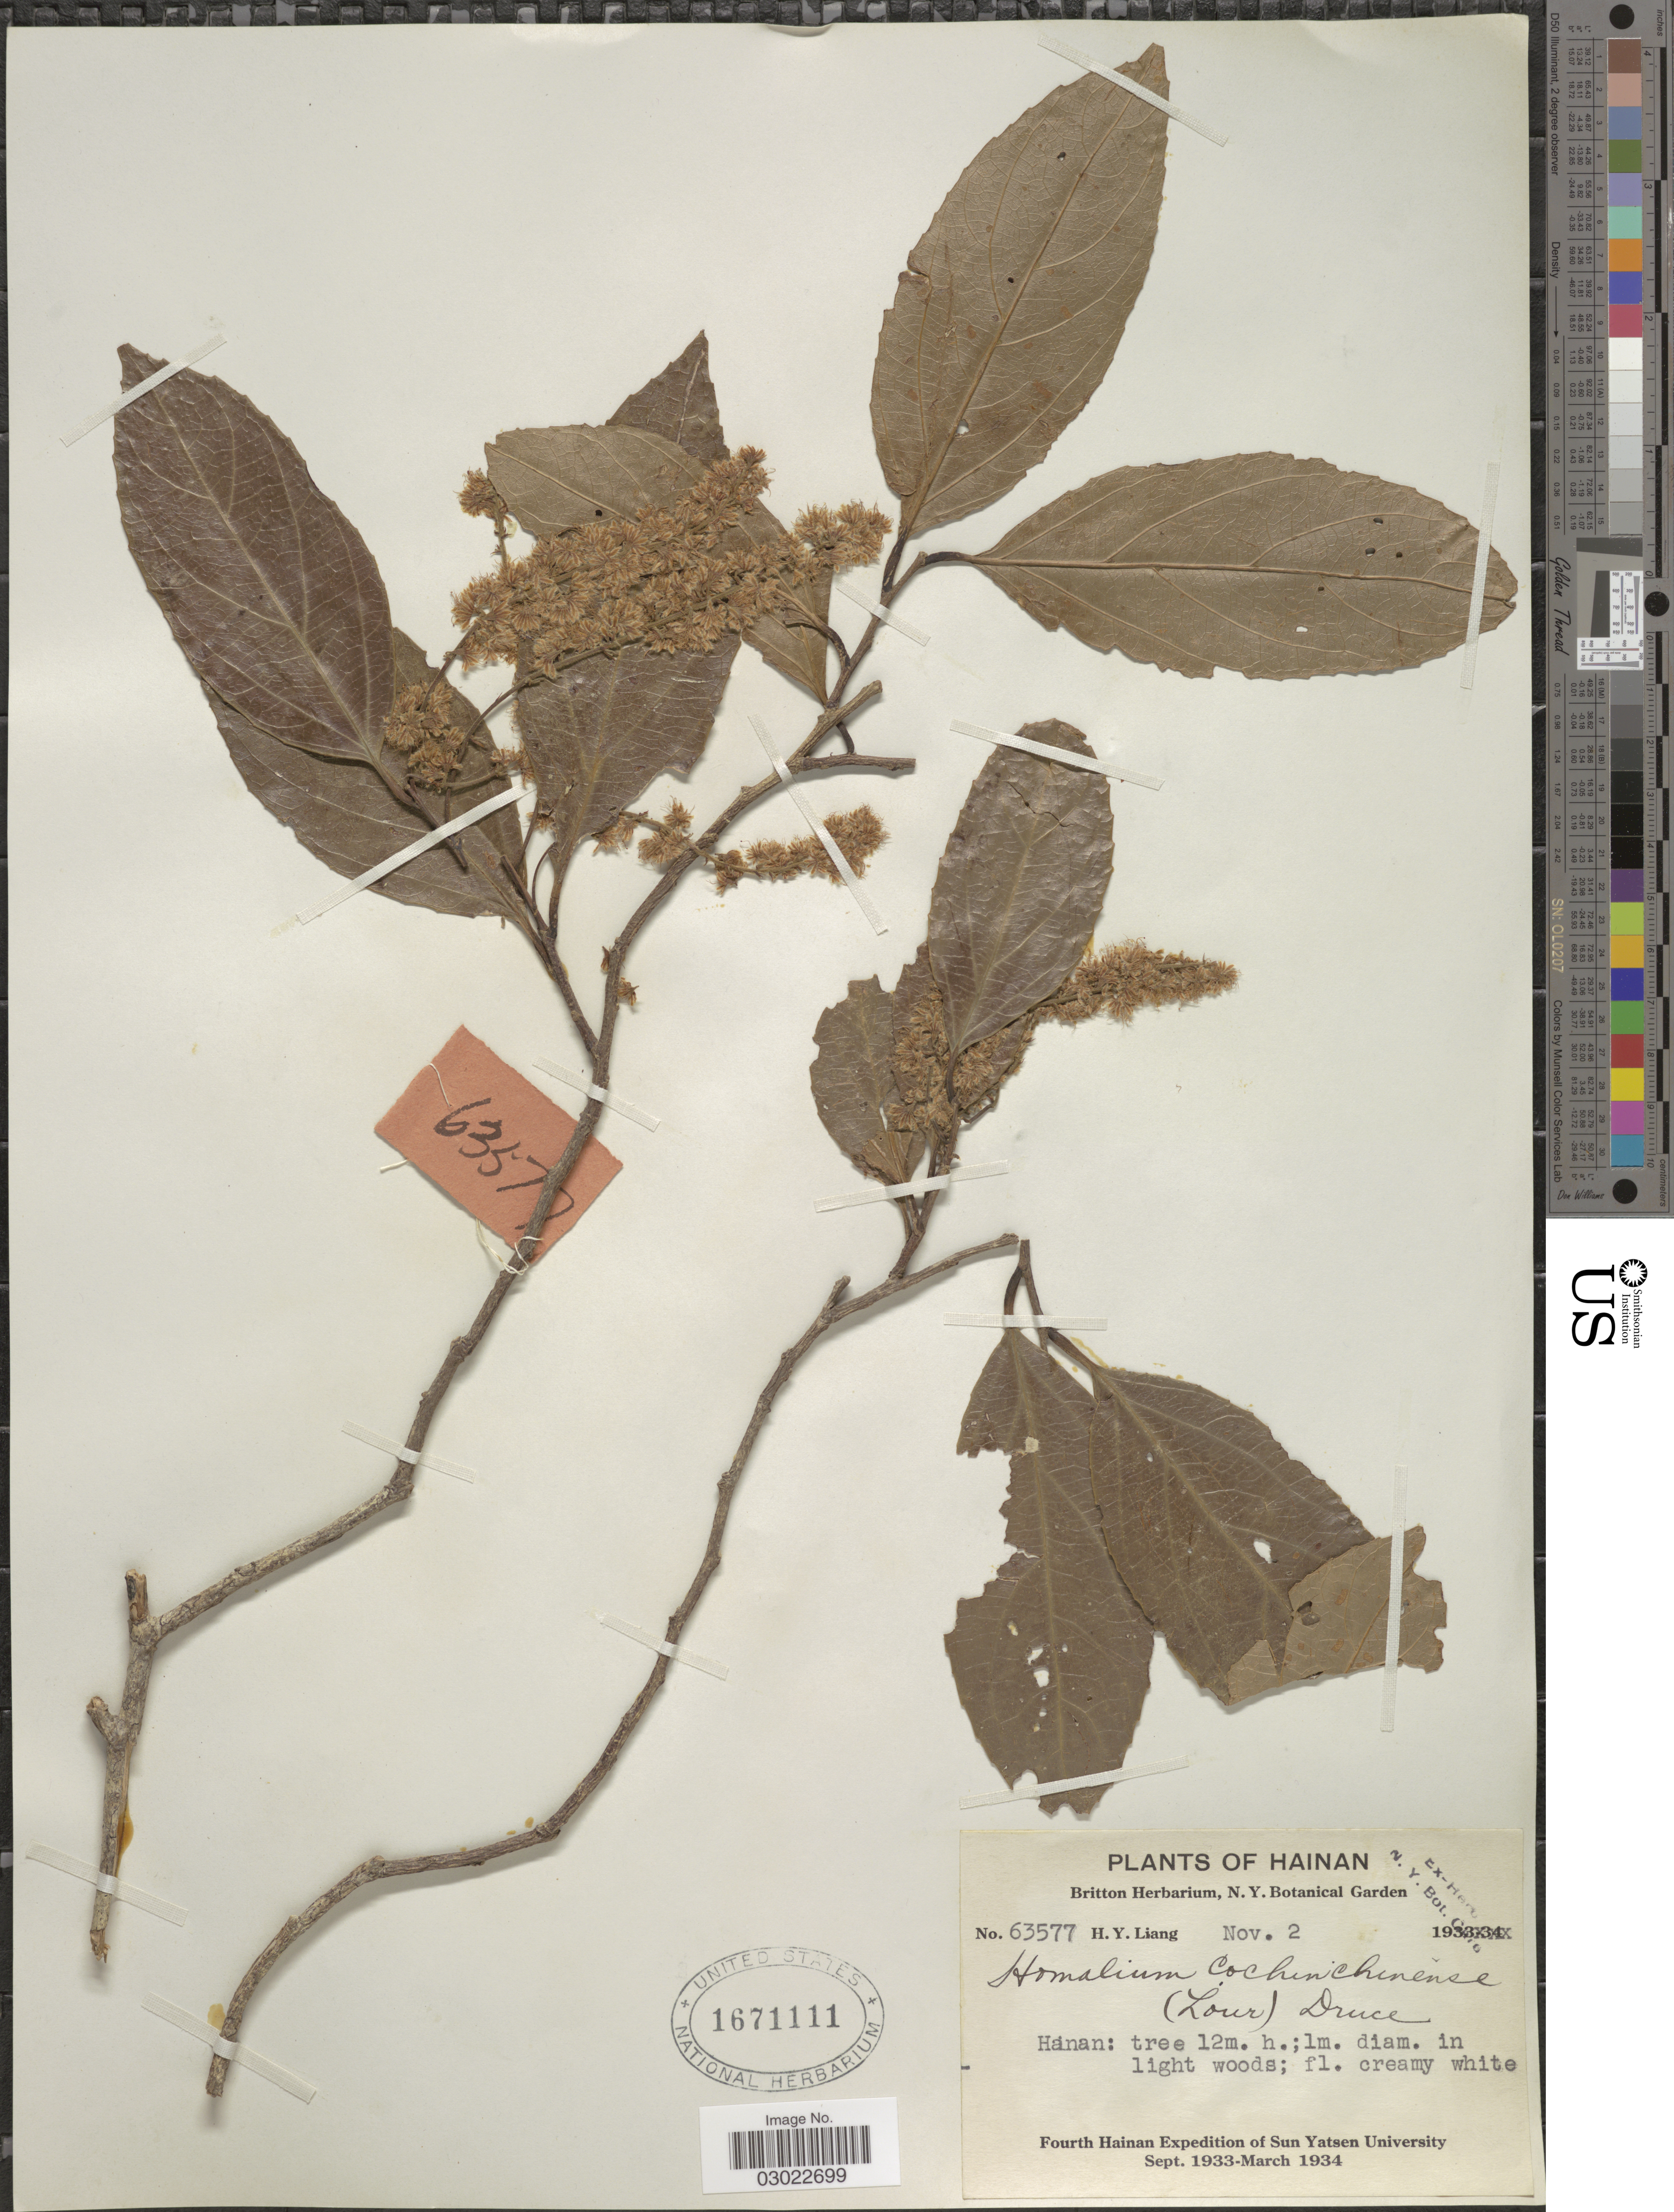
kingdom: Plantae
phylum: Tracheophyta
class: Magnoliopsida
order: Malpighiales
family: Salicaceae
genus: Homalium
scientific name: Homalium cochinchinensis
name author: (Lour.) Druce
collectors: H. Y. Liang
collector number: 63577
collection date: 1933-11-02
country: China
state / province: Hainan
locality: Hainan.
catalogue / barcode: US 1671111